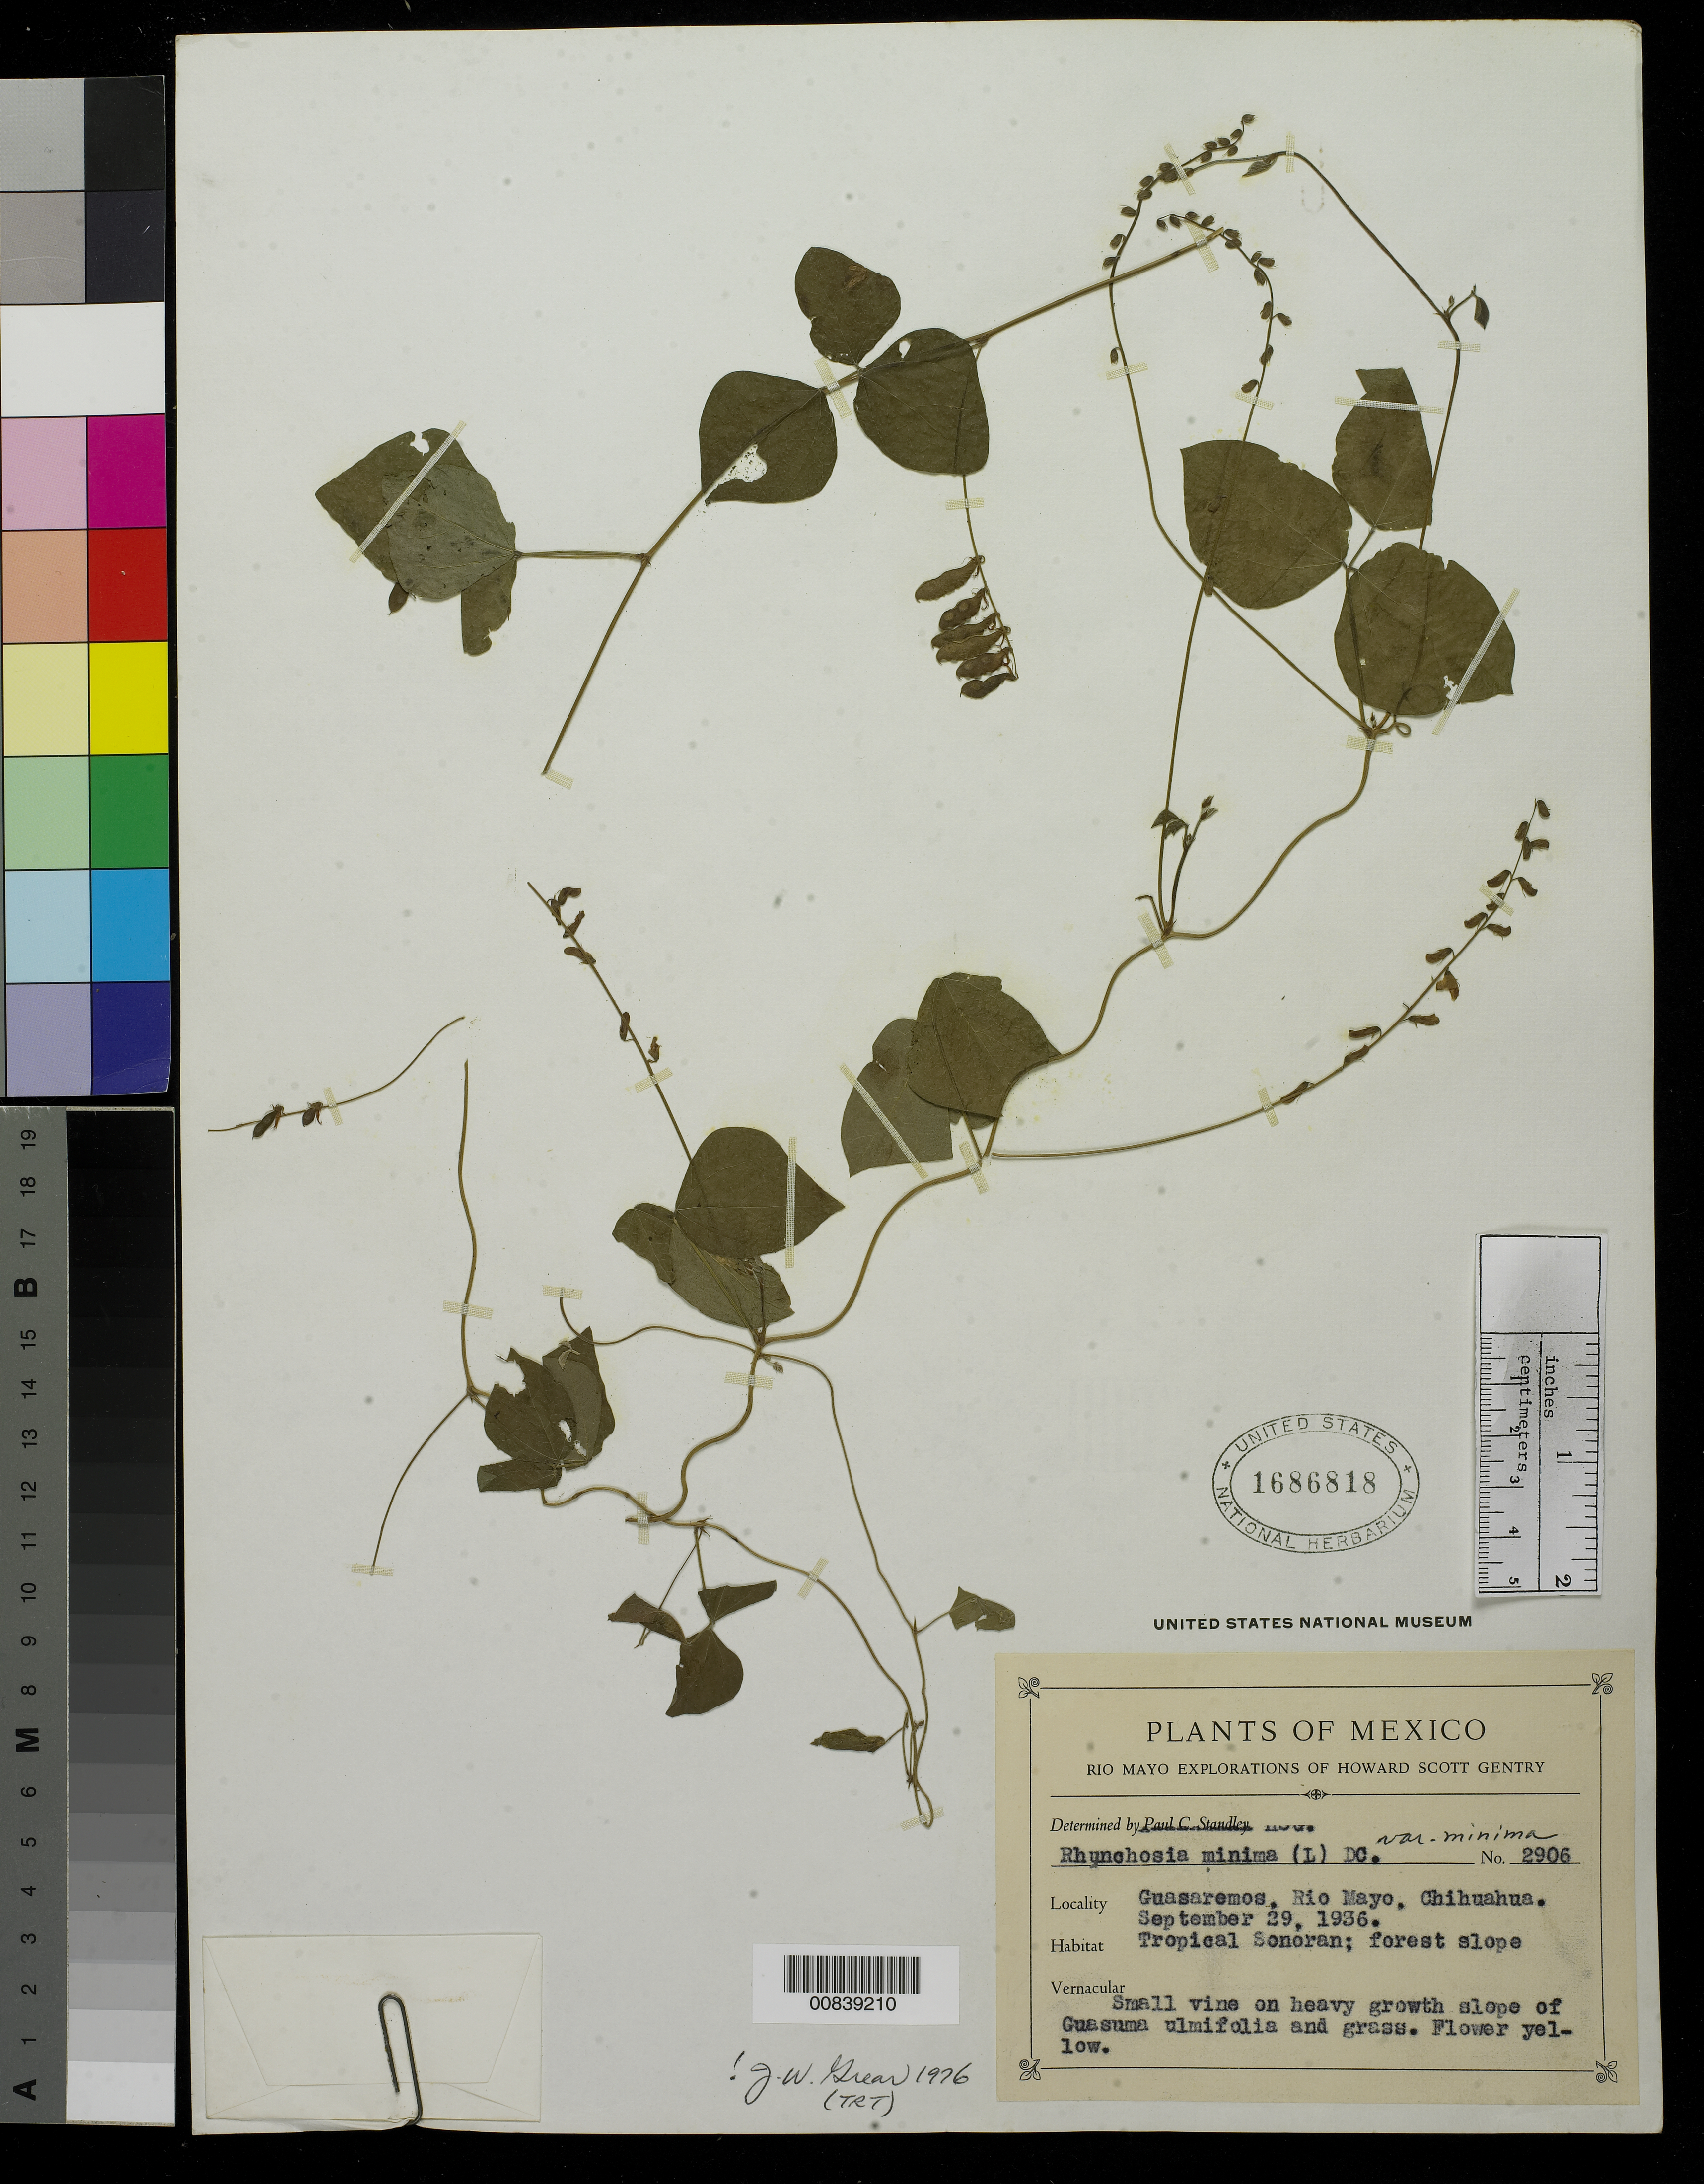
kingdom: Plantae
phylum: Tracheophyta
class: Magnoliopsida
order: Fabales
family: Fabaceae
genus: Rhynchosia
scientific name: Rhynchosia minima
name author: (L.) DC.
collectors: H. S. Gentry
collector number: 2906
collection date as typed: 29 Sep 1936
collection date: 1936-09-29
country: Mexico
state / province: Chihuahua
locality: Guasaremos, Rio Mayo, Chihuahua.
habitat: Tropical Sonoran; forest slope. On heavy growth slope of Guasuma ulmifolia and grass.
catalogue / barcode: US 1686818